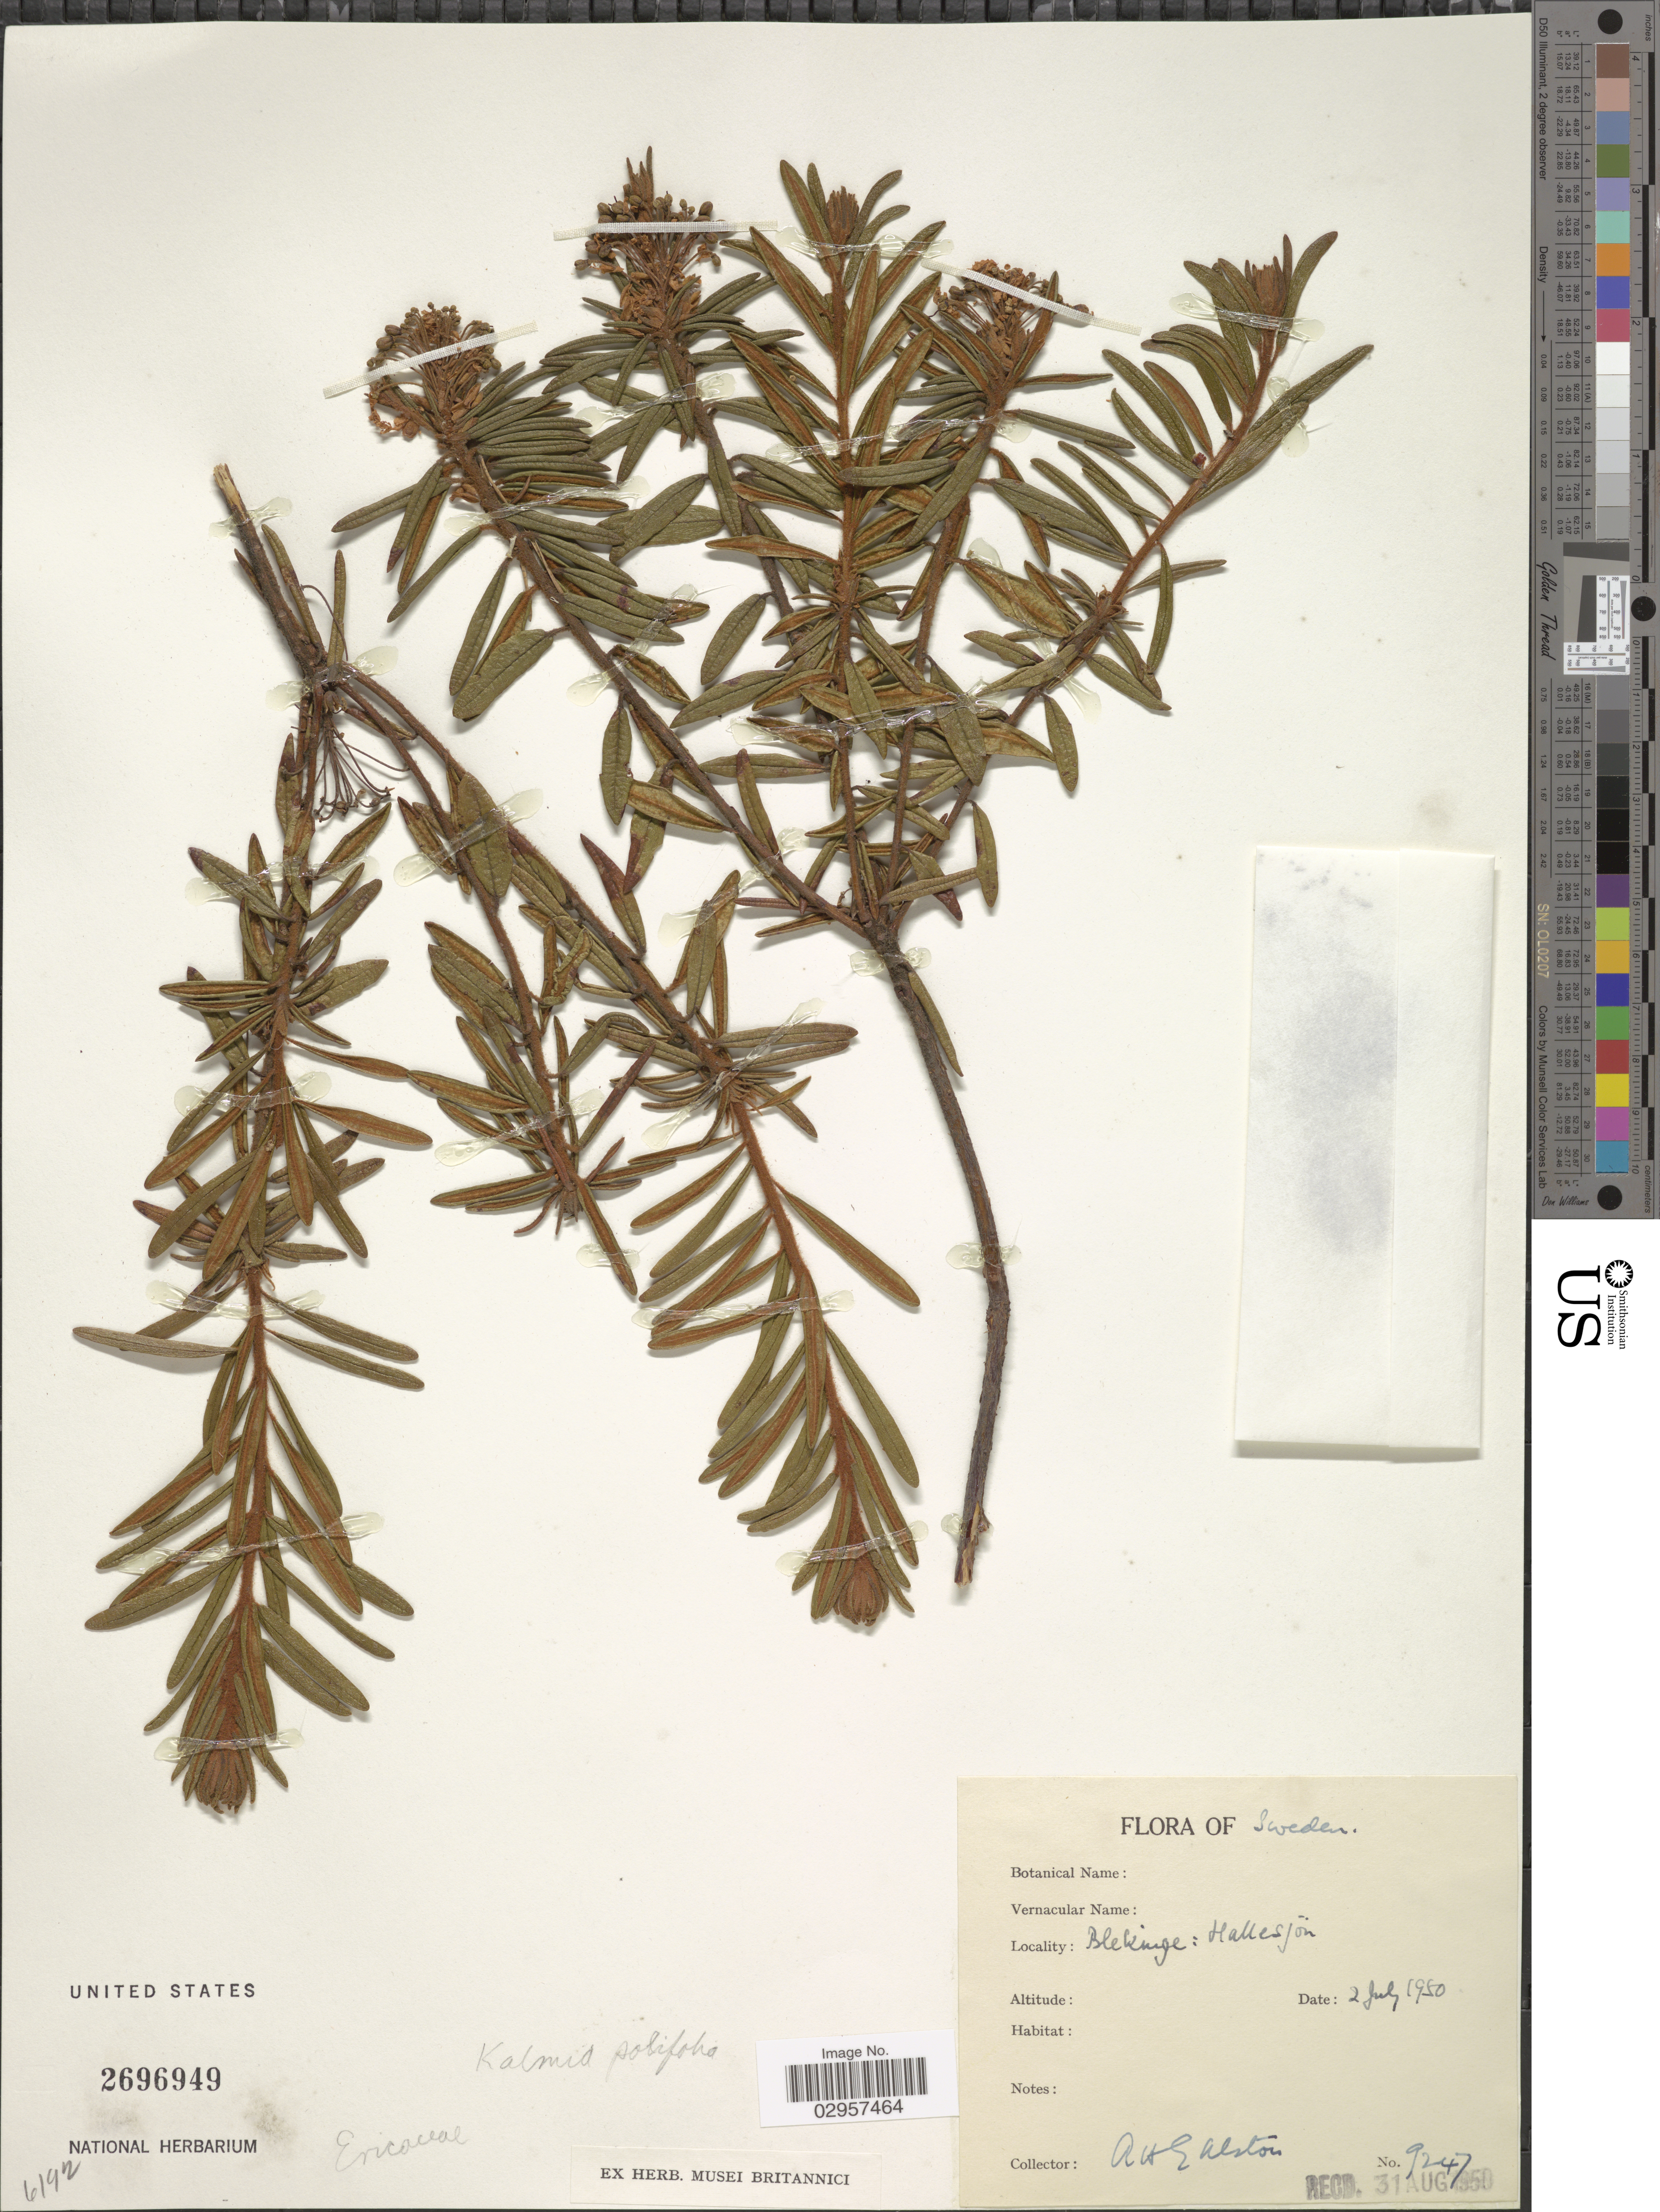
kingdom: Plantae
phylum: Tracheophyta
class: Magnoliopsida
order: Ericales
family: Ericaceae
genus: Ledum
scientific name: Ledum palustre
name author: L.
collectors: A. H. Alston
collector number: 9247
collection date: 1950-07-02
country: Sweden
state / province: Blekinge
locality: Blekinge: Hallesjön.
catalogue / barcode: US 2696949